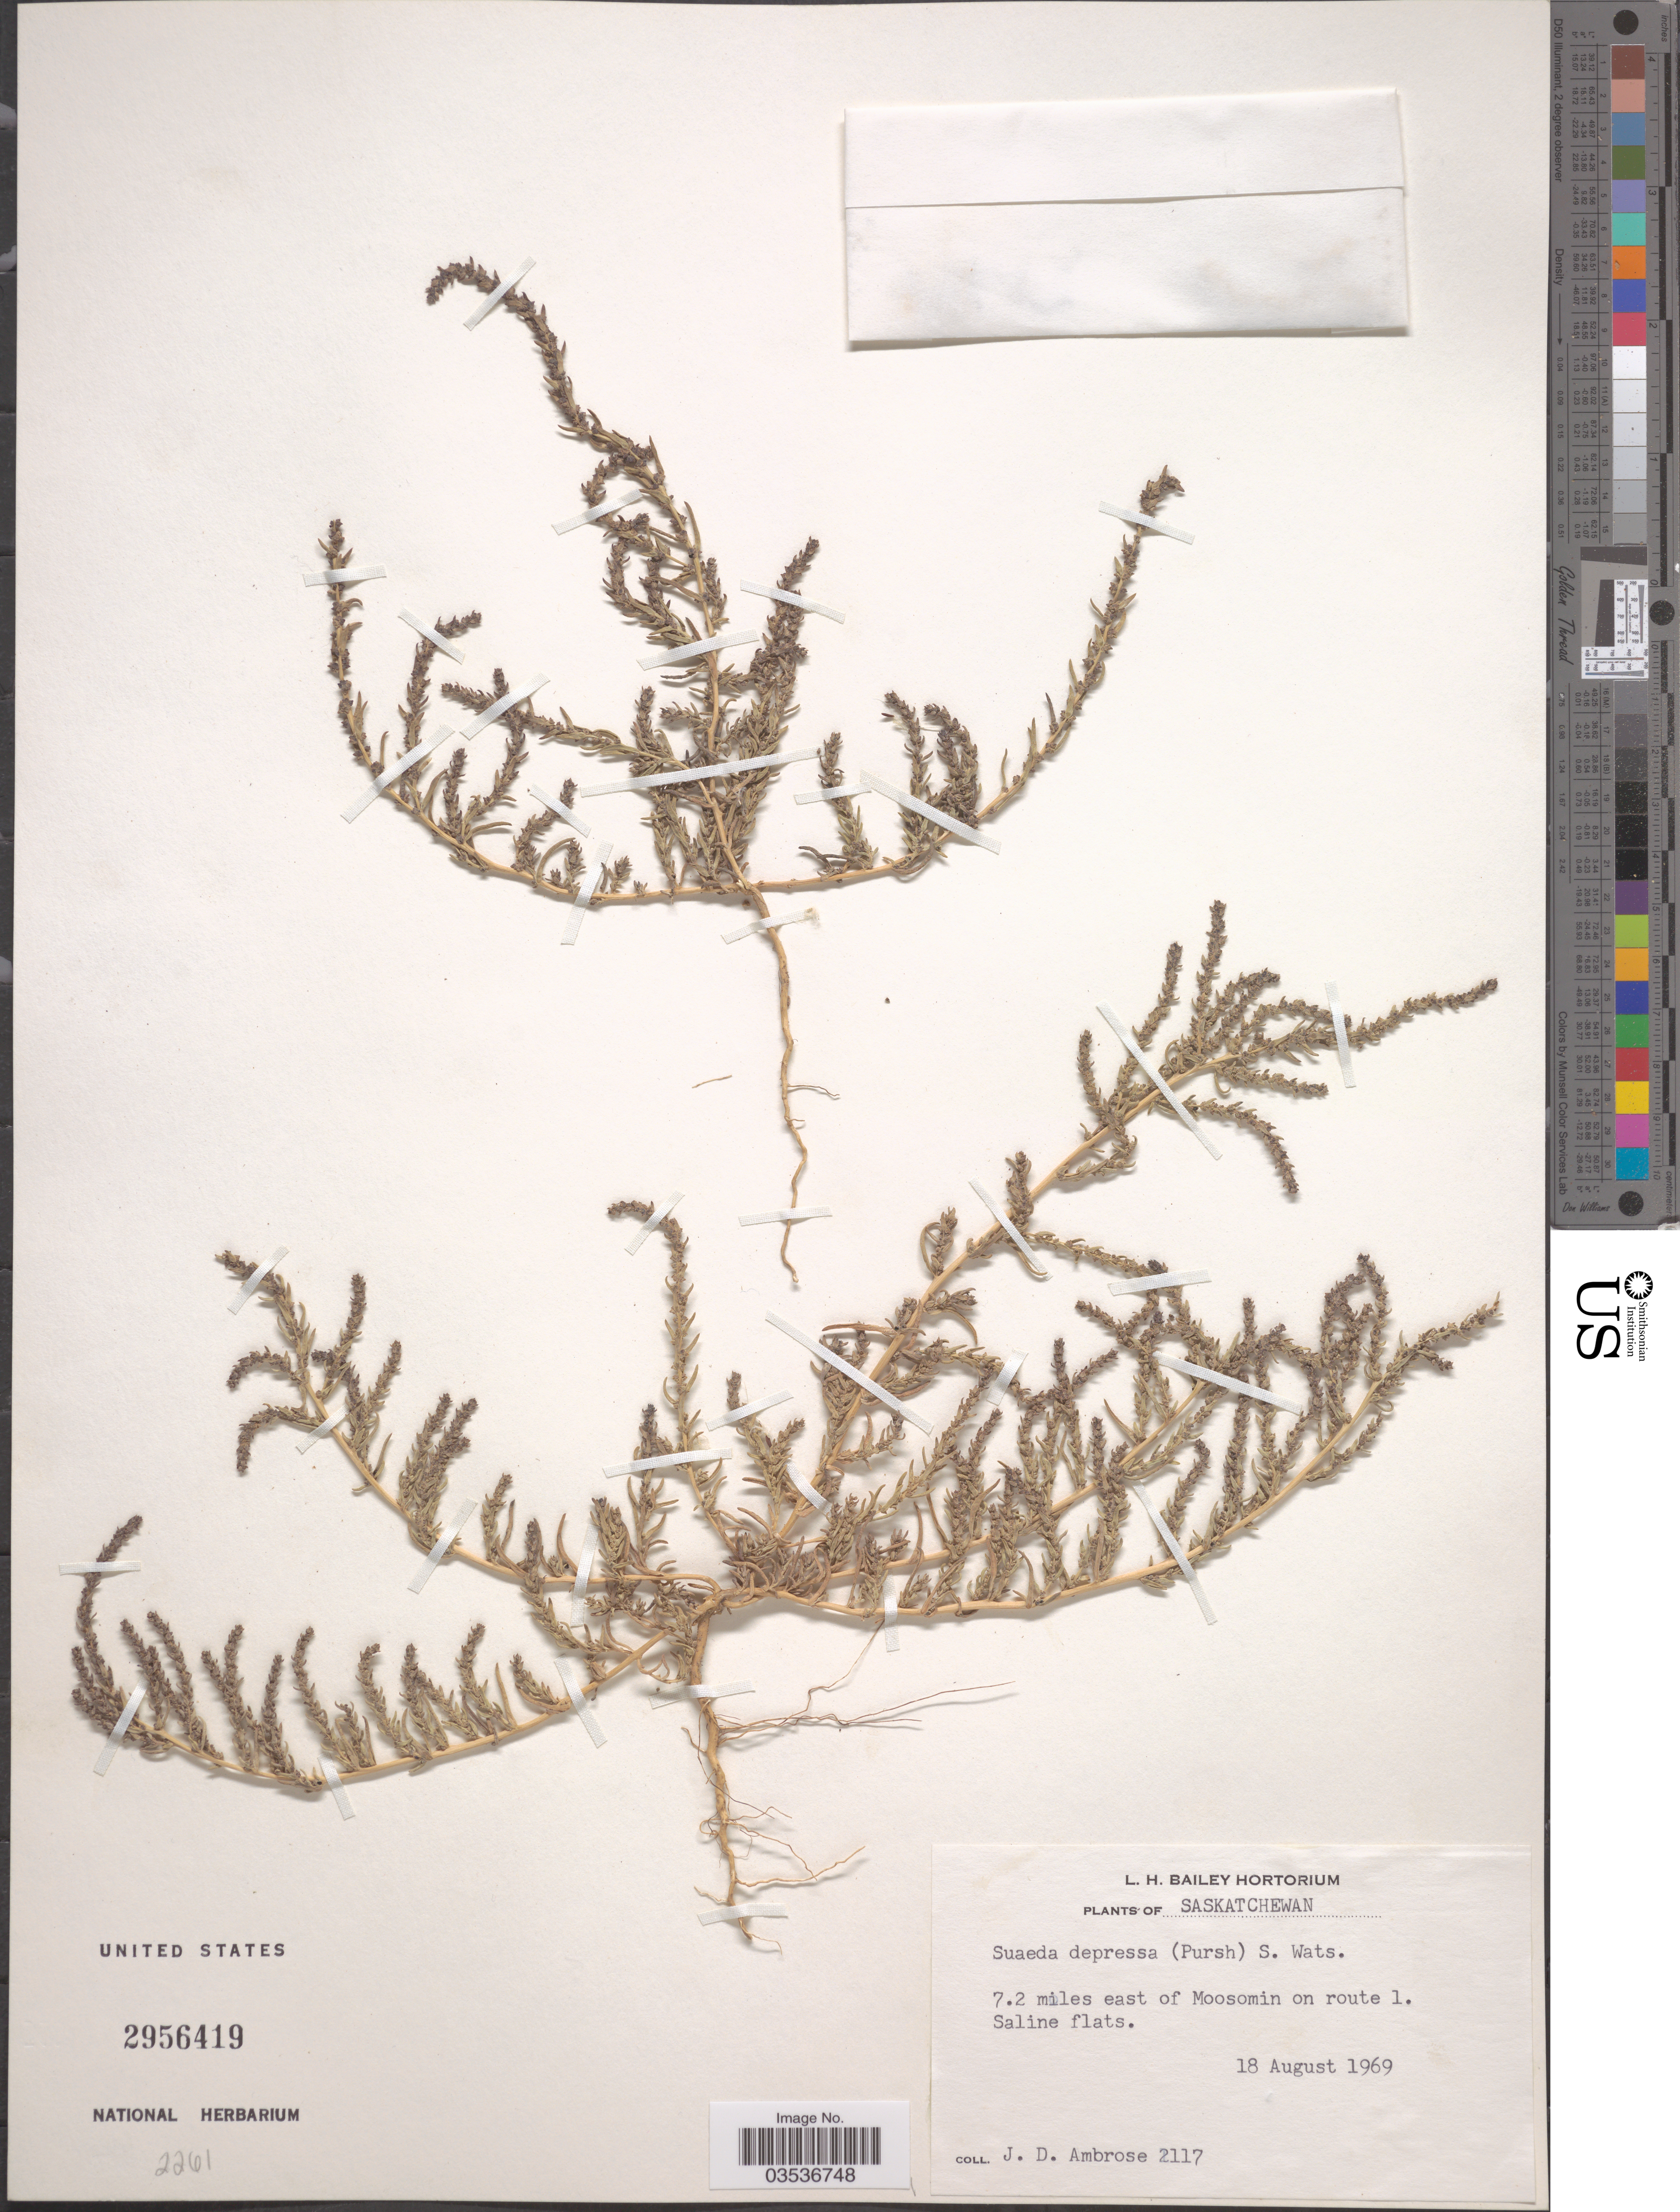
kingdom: Plantae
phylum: Tracheophyta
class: Magnoliopsida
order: Caryophyllales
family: Amaranthaceae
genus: Suaeda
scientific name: Suaeda depressa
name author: (Pursh) S. Watson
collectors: J. D. Ambrose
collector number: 2117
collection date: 1969-08-18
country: Canada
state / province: Saskatchewan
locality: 7.2 miles east of Moosomin on route 1. Saline flats.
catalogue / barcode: US 2956419